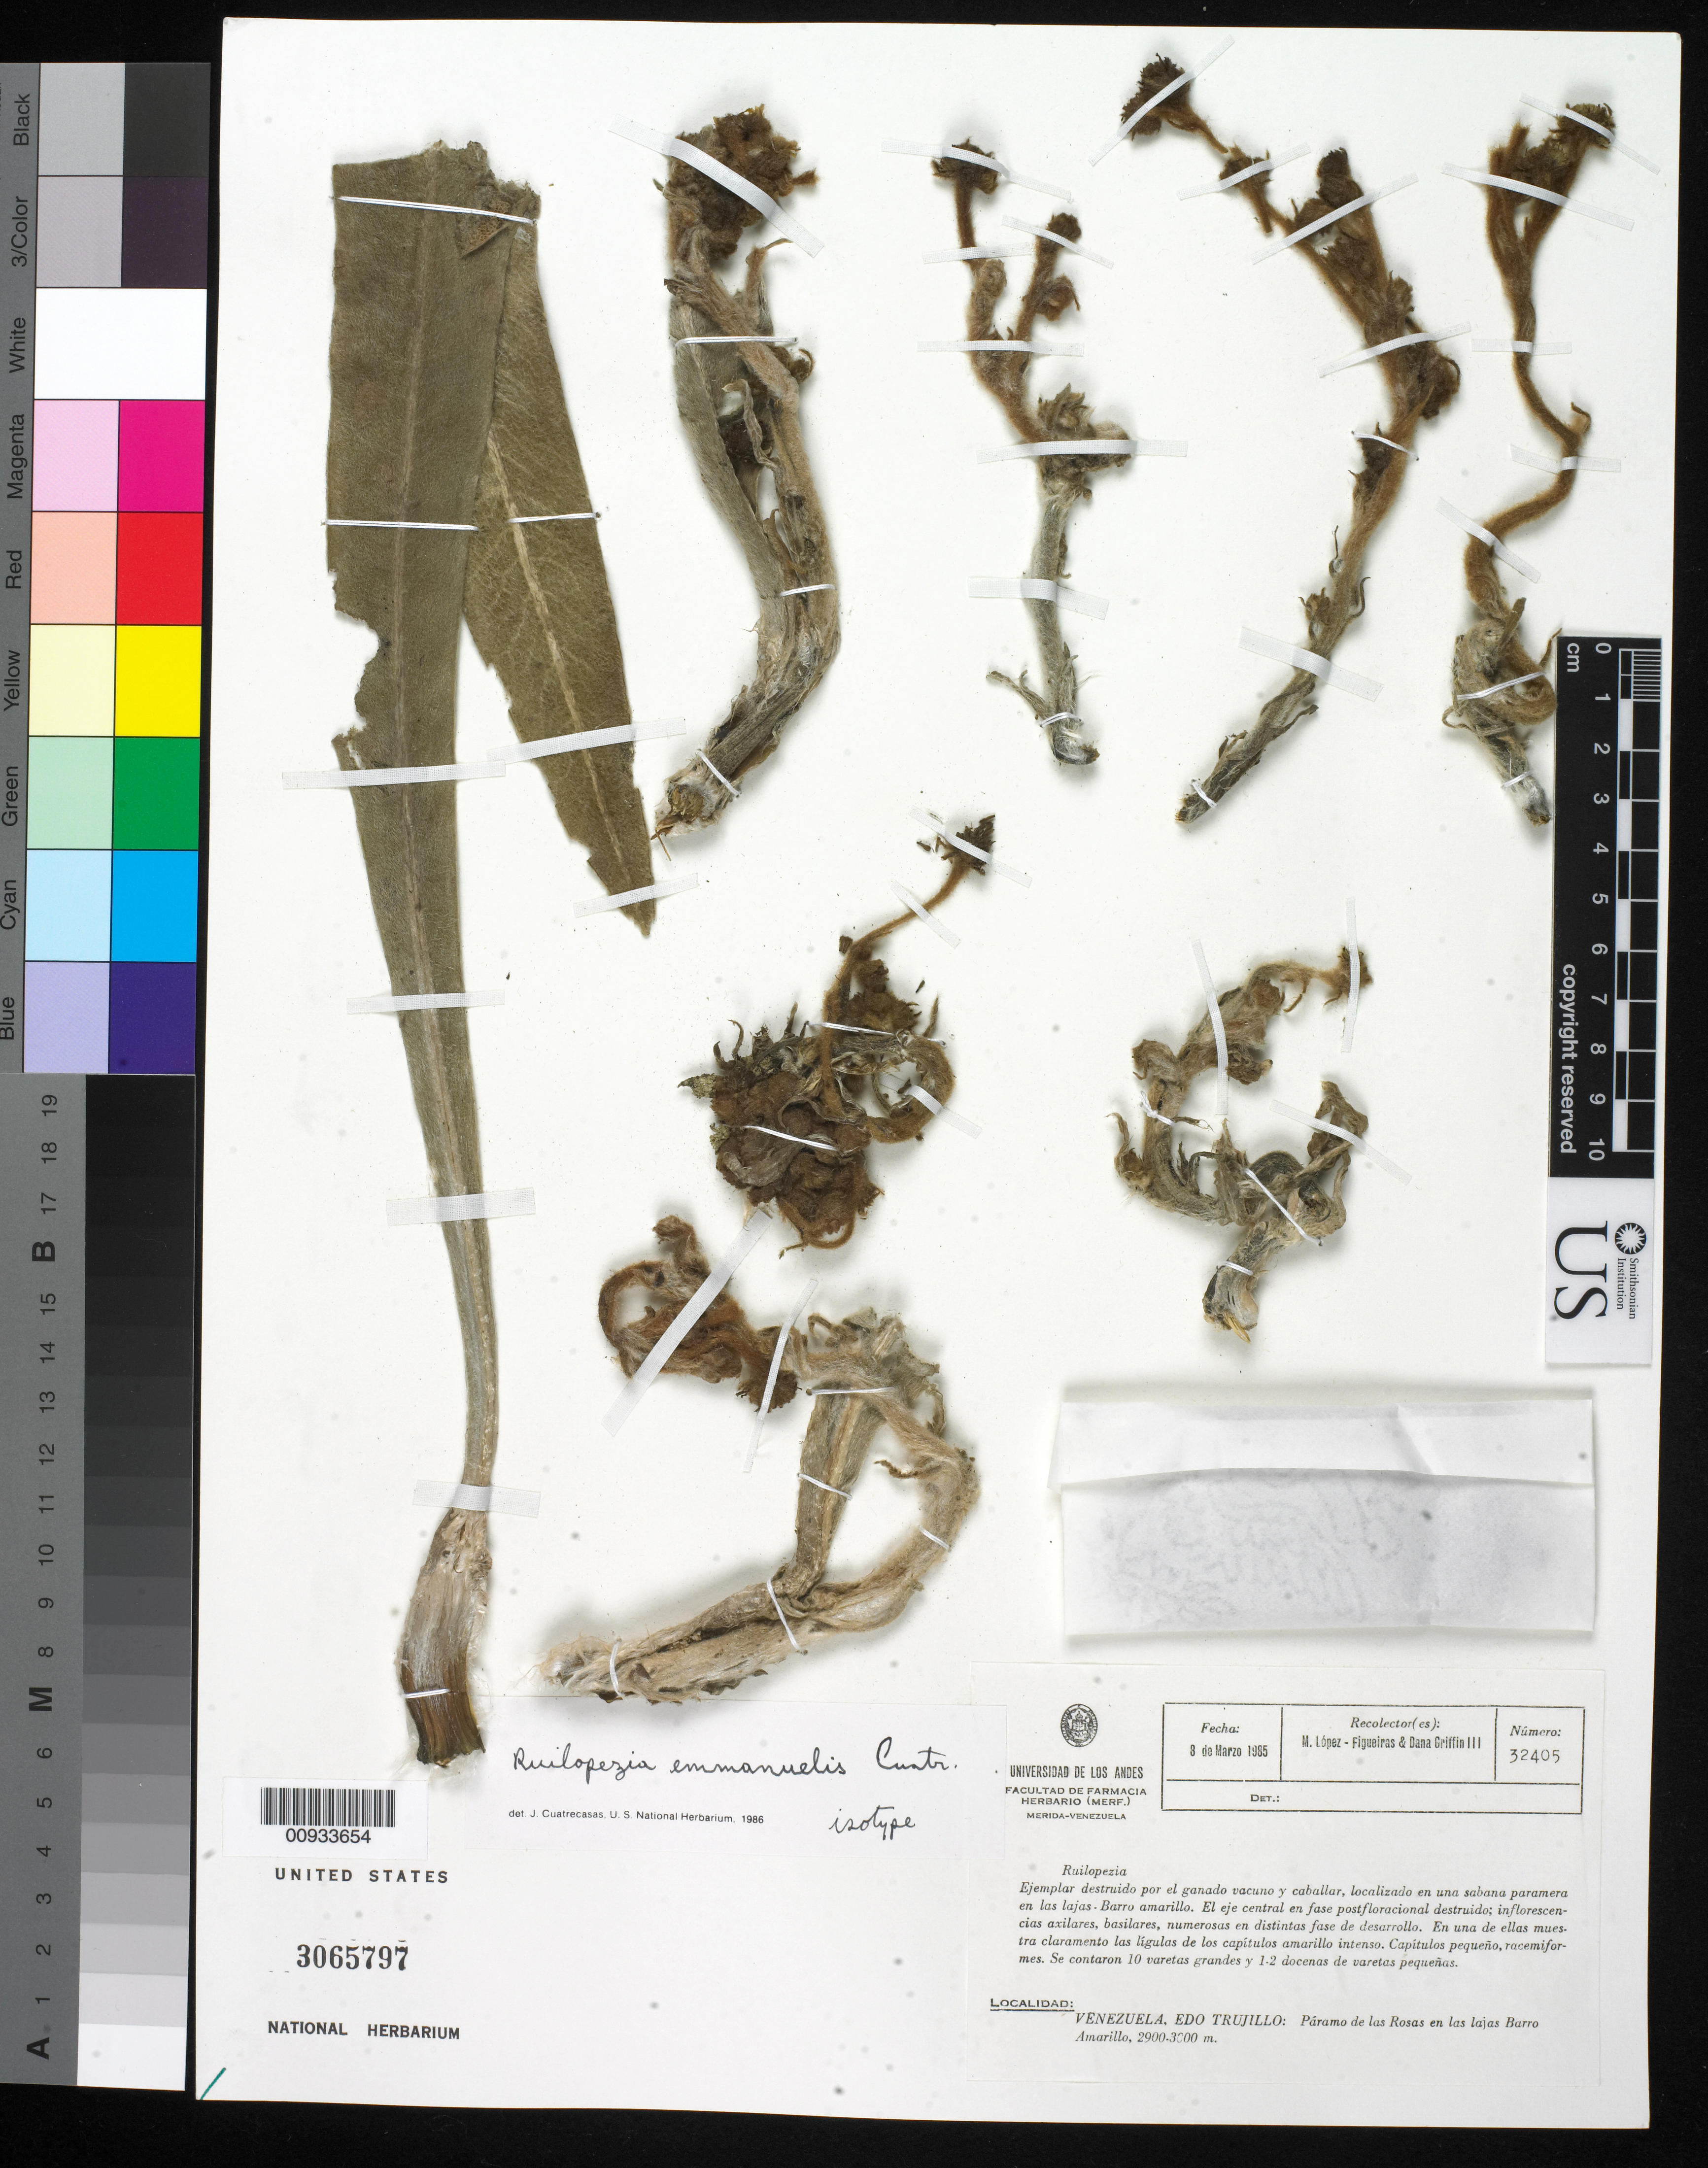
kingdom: Plantae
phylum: Tracheophyta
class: Magnoliopsida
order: Asterales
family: Asteraceae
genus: Ruilopezia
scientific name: Ruilopezia emmanuelis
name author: Cuatrec.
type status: Isotype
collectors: M. López Figueiras & D. Griffin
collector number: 32405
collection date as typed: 08 Mar 1985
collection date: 1985-03-08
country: Venezuela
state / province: Trujillo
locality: Páramo de las Rosas, between Las Lajas and Barro Amarillo.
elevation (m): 2900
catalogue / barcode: US 3065797